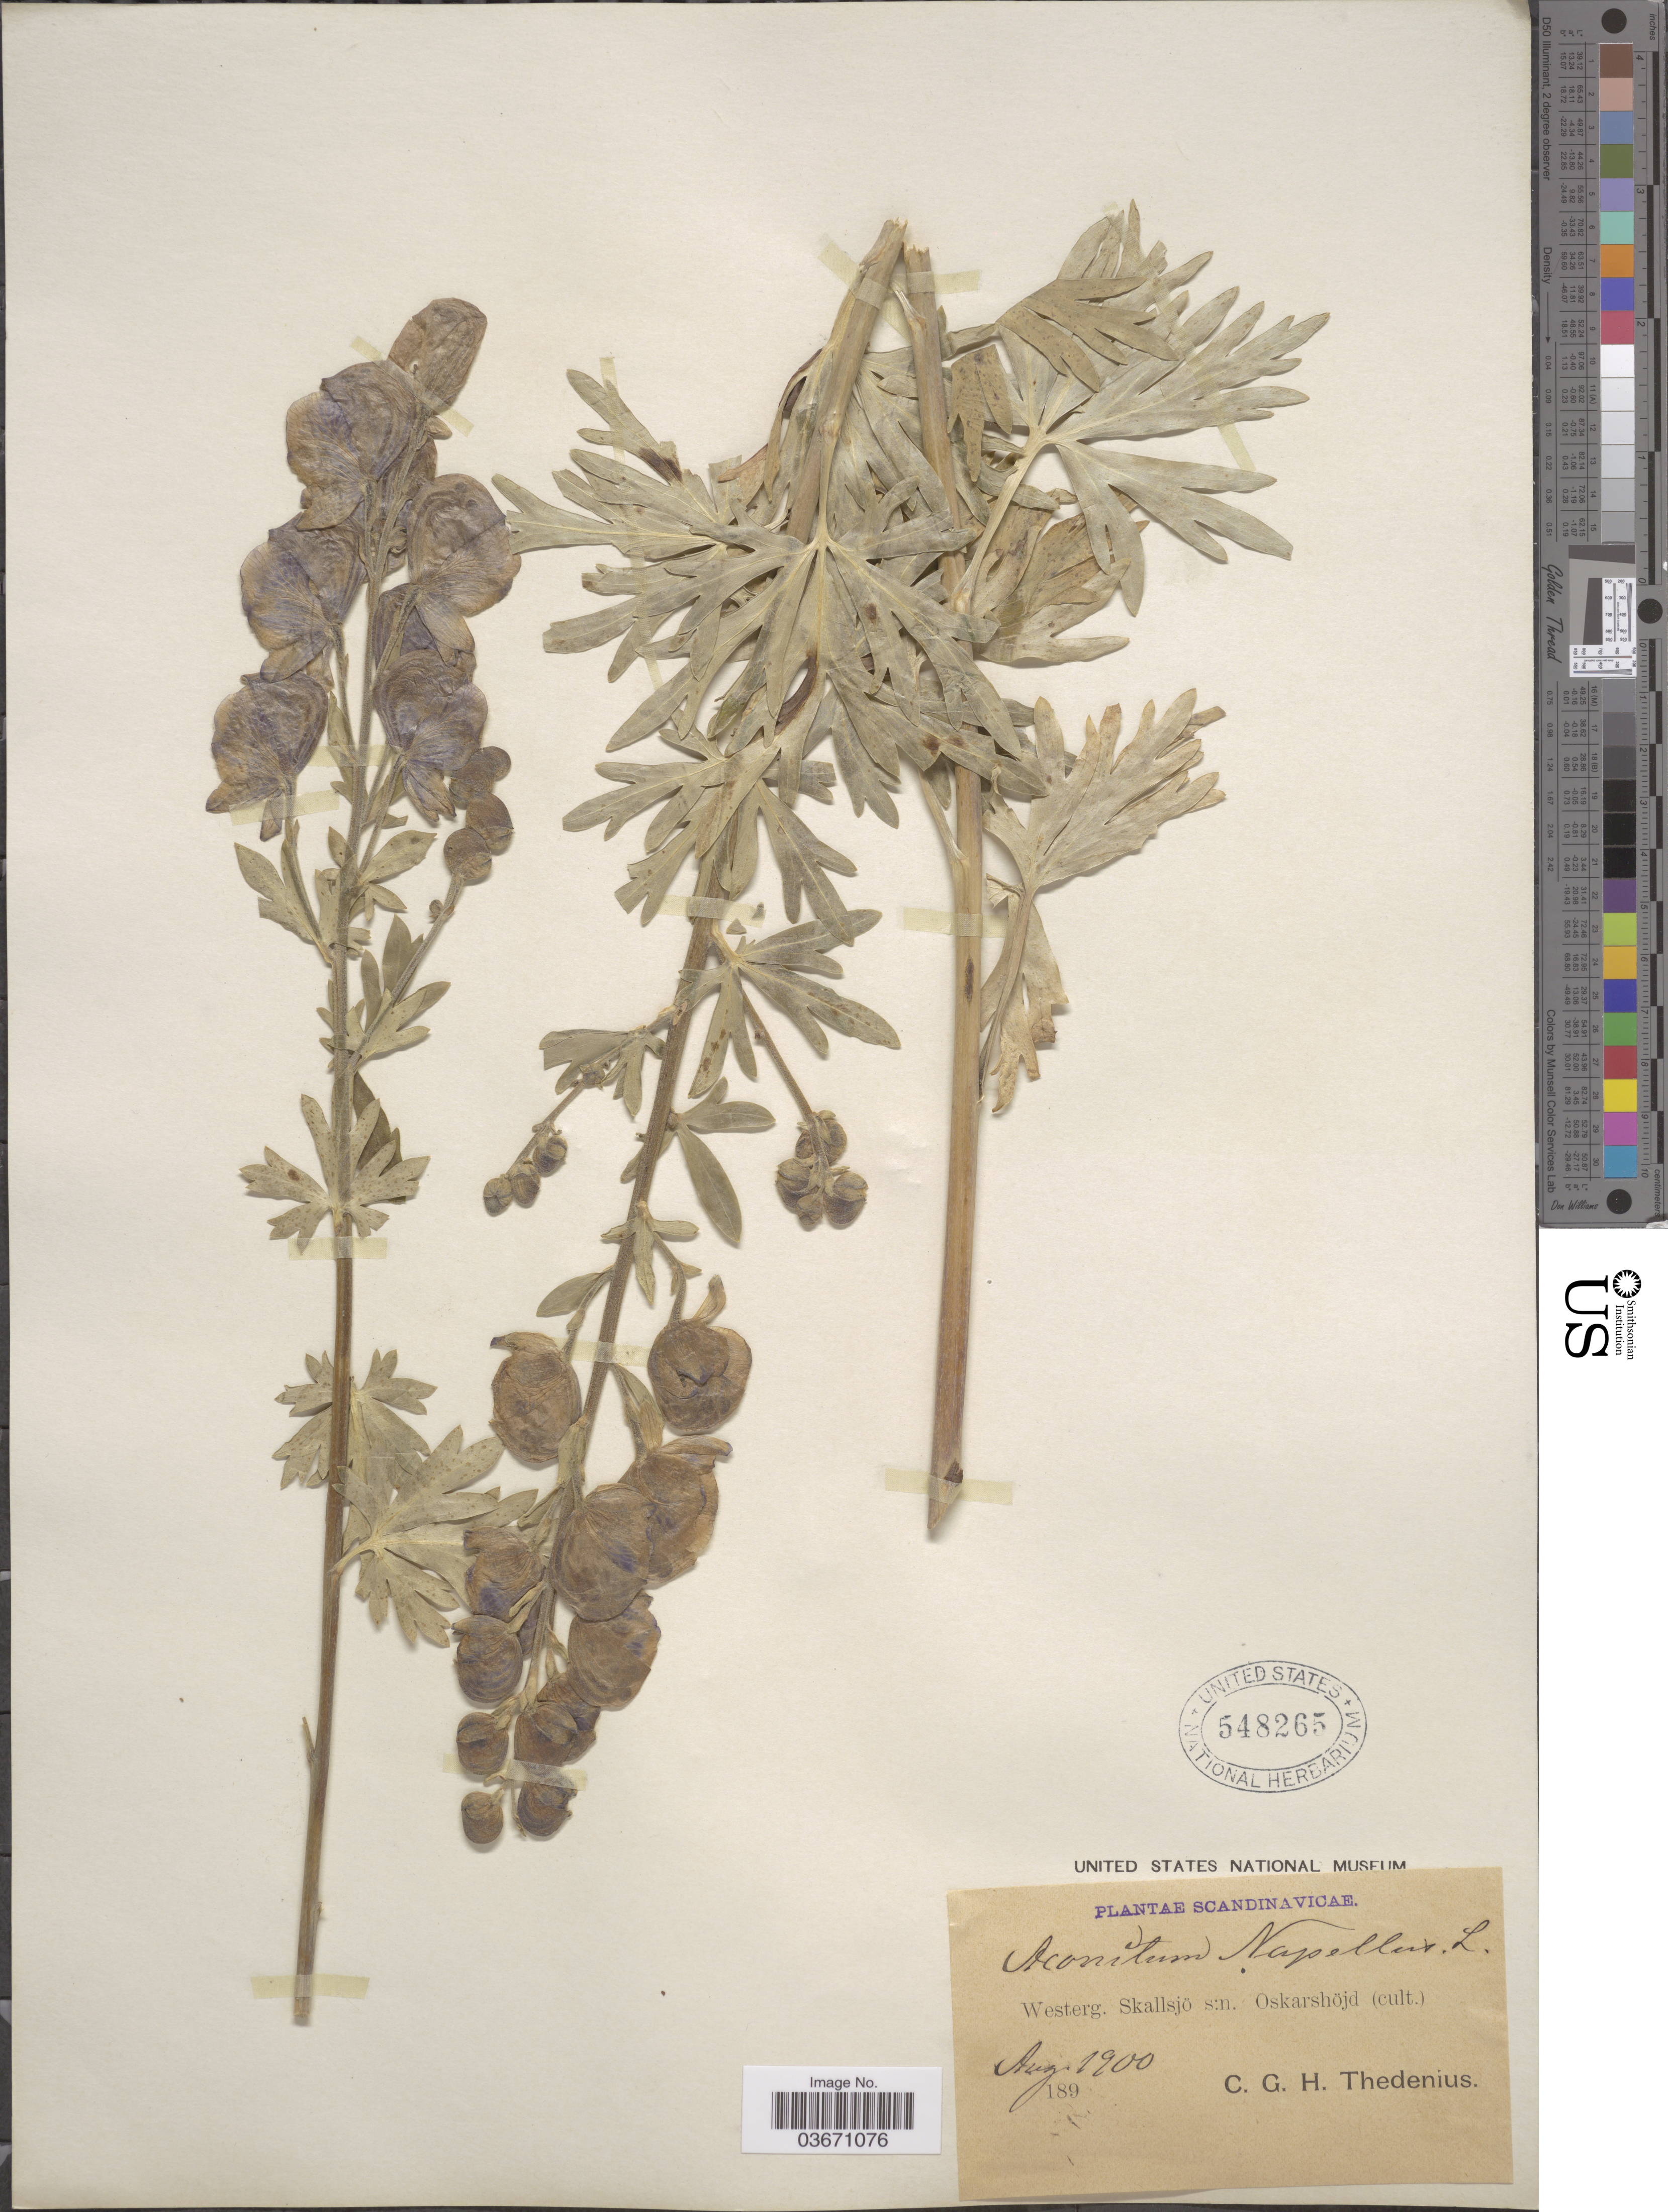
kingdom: Plantae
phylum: Tracheophyta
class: Magnoliopsida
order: Ranunculales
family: Ranunculaceae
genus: Aconitum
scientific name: Aconitum napellus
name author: L.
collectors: C. Thedenius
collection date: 1900-08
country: Sweden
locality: Scandinavicae. Westerg. Skallsjö s:n. Oskarshöjd.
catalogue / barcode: US 548265